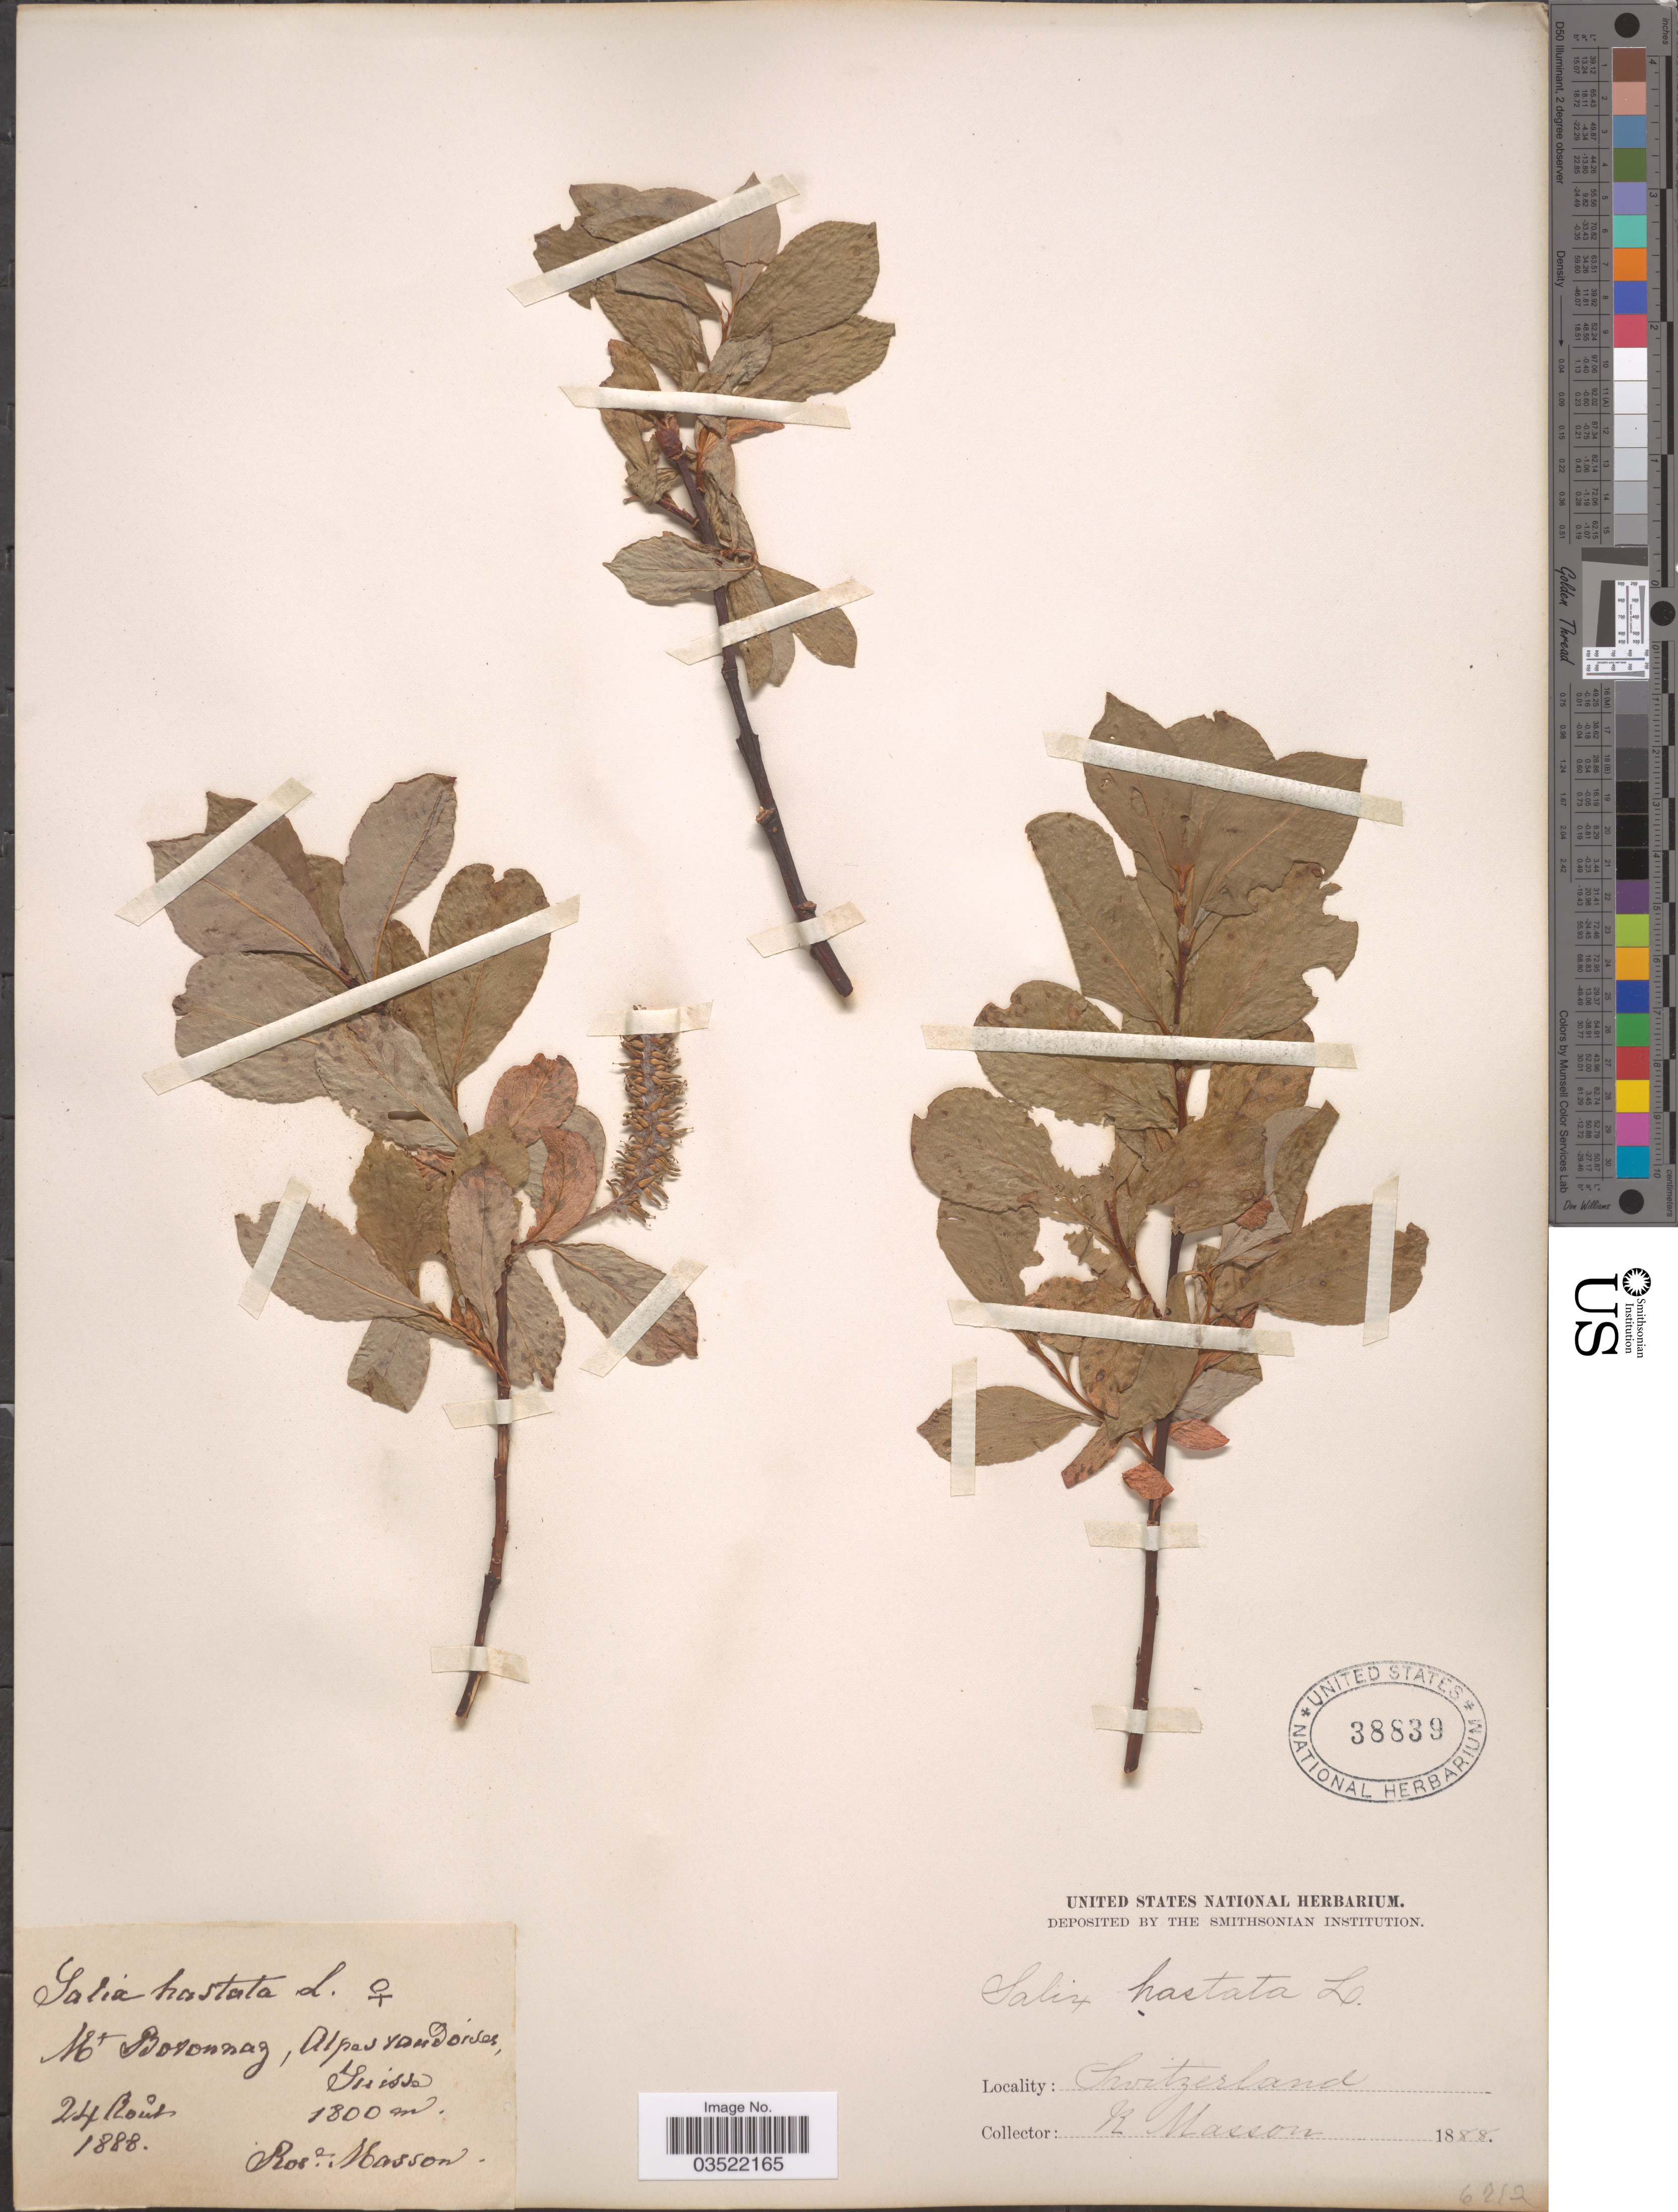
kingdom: Plantae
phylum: Tracheophyta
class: Magnoliopsida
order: Malpighiales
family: Salicaceae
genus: Salix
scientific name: Salix hastata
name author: L.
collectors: R. Masson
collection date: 1888-08-24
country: Switzerland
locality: Mt Bovonnaz, Alpes vaudoises, Suisse.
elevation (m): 1800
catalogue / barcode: US 38839